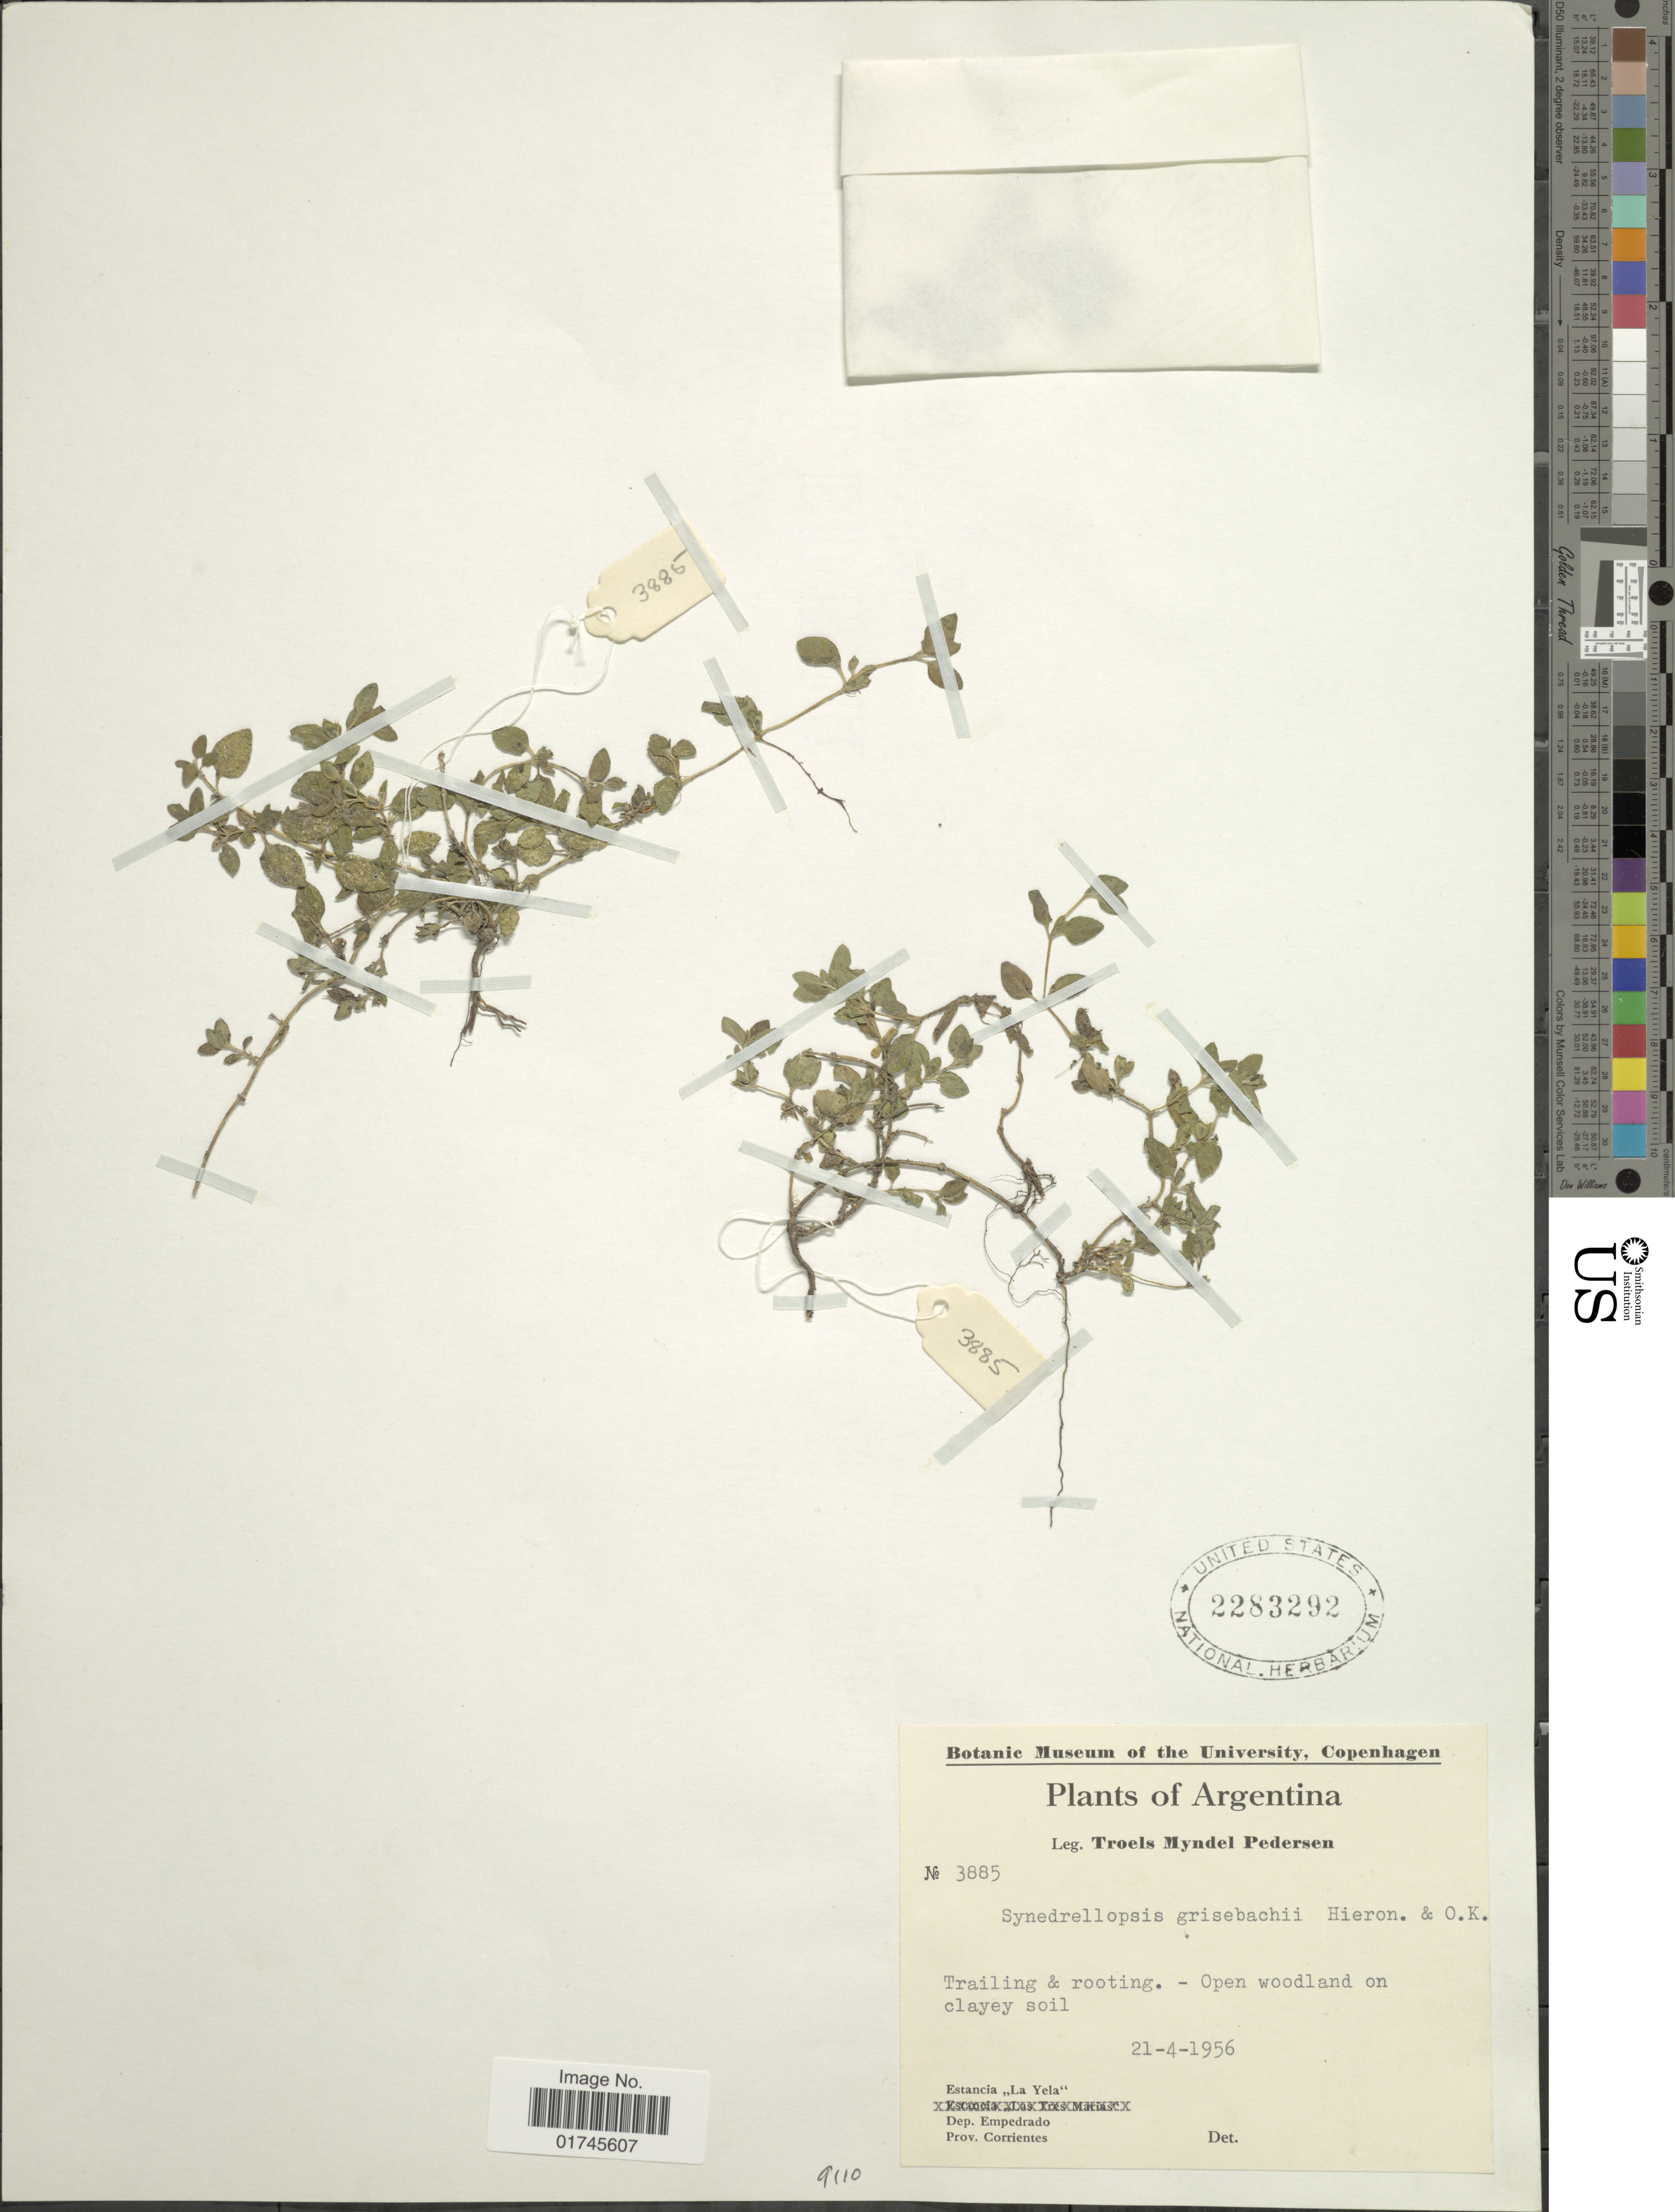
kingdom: Plantae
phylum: Tracheophyta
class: Magnoliopsida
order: Asterales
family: Asteraceae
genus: Synedrellopsis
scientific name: Synedrellopsis grisebachii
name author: Hieron. & Kuntze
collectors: T. Pederson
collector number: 3885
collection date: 1956-04-21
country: Argentina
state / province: Corrientes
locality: Trailing & rooting - Open woodland on clayer soil, Estancia ,,La Yela', Dep Emperado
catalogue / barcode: US 2283292